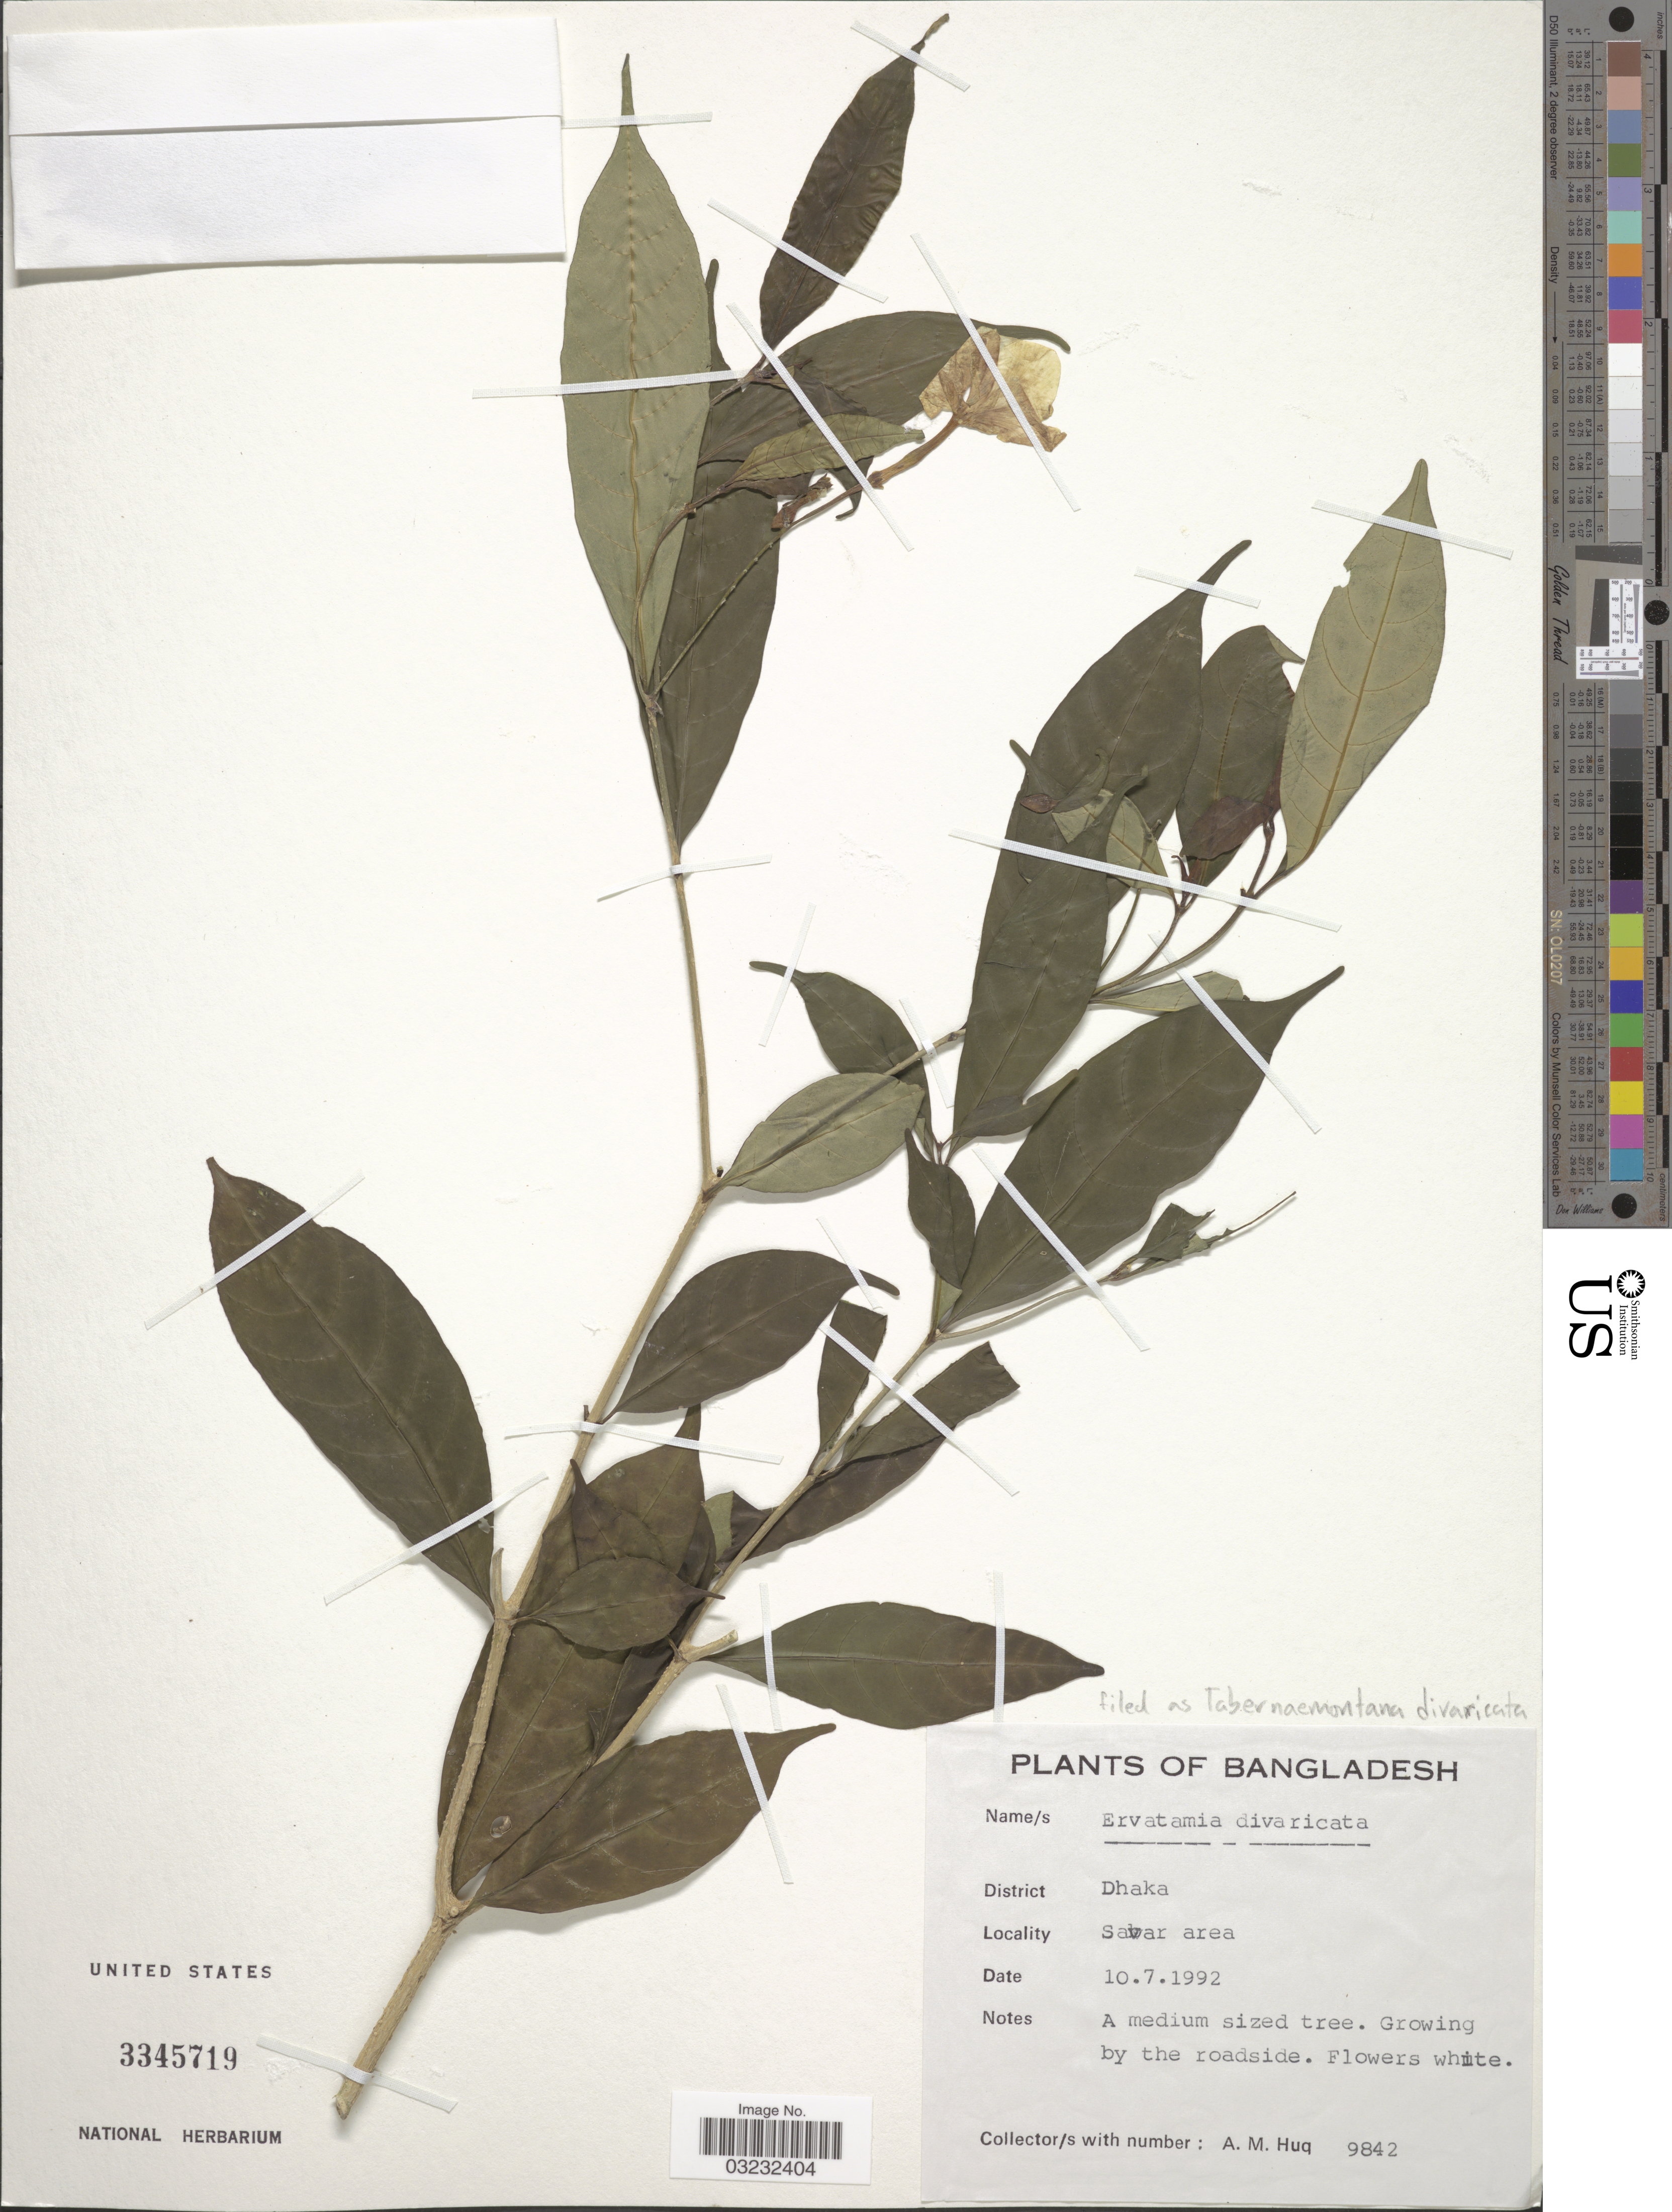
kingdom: Plantae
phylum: Tracheophyta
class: Magnoliopsida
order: Gentianales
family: Apocynaceae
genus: Tabernaemontana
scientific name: Tabernaemontana divaricata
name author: (L.) R. Br. ex Roem. & Schult.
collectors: A. M. Huq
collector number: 9842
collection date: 1992-07-10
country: Bangladesh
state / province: Dhaka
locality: District Dhaka, Savar area.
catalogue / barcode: US 3345719